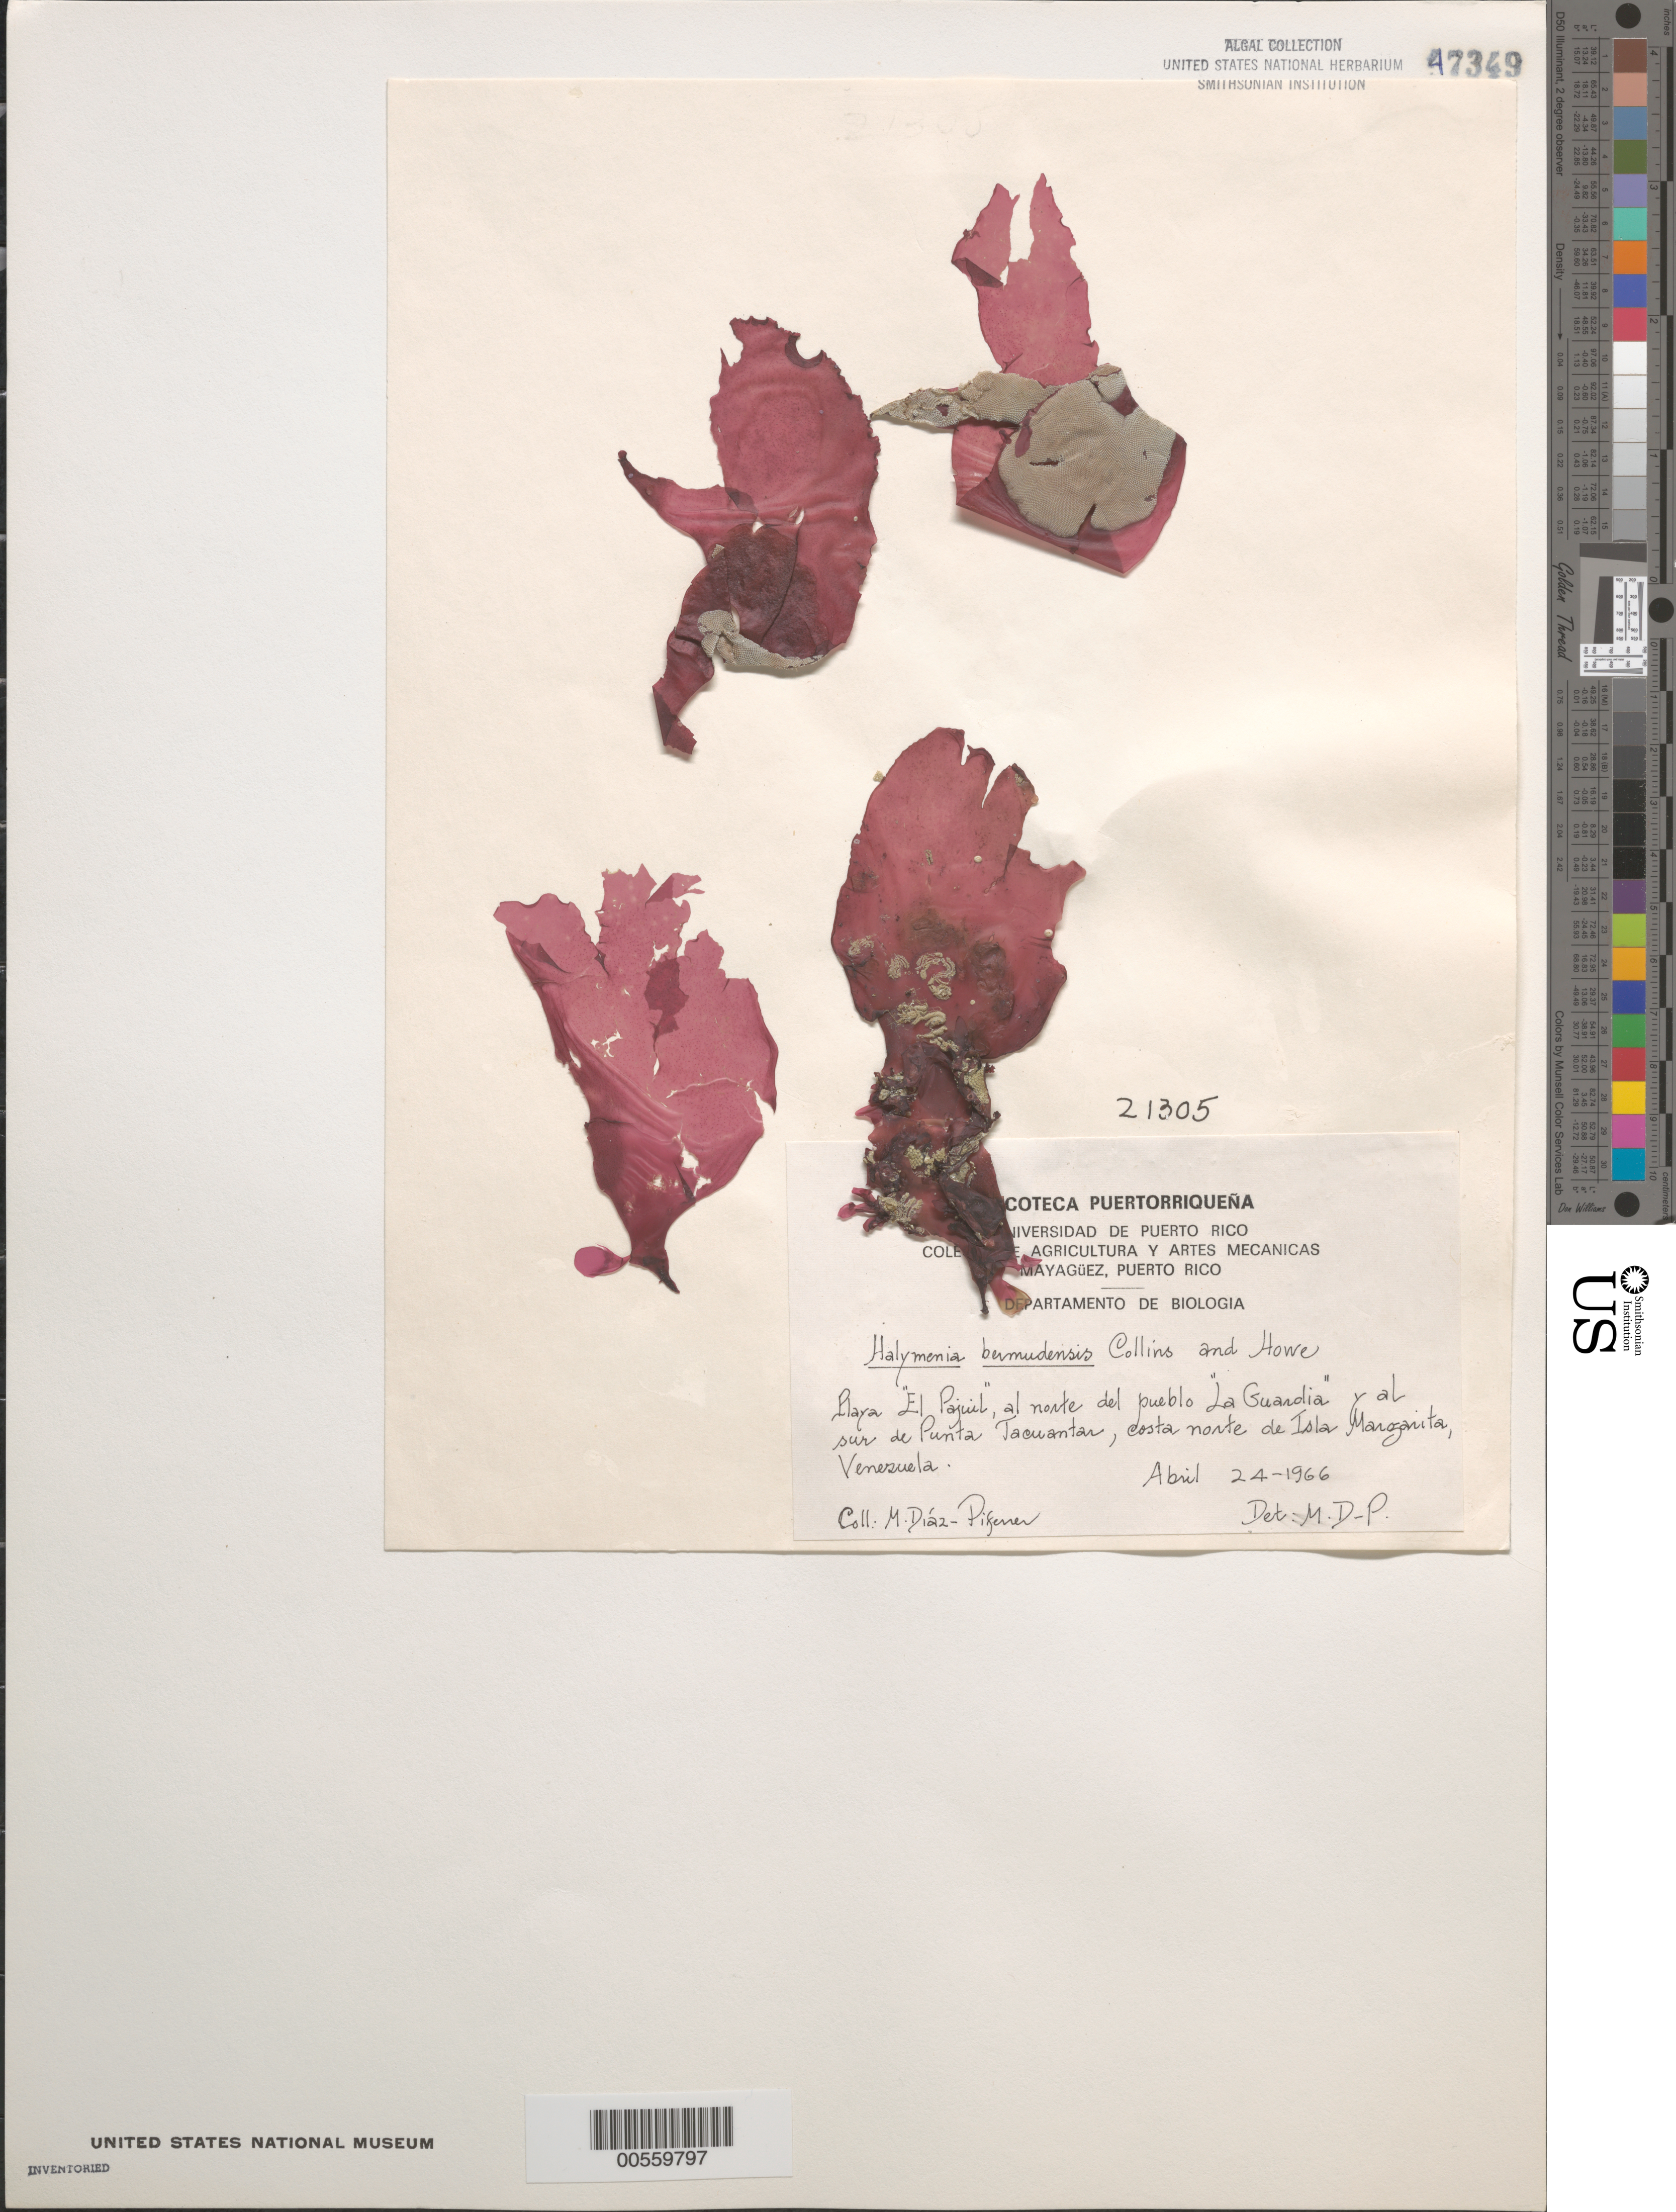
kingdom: Plantae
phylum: Rhodophyta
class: Florideophyceae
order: Sebdeniales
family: Sebdeniaceae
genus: Sebdenia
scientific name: Sebdenia flabellata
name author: (J. Agardh) P.G. Parkinson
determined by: Algae name updating Project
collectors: M. Diaz-Piferrer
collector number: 21305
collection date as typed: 24 Apr 1966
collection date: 1966-04-24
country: Venezuela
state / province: Nueva Esparta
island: Margarita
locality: Playa El Pajuil, pueblo La Guardia-Punta Tacuantar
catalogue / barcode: US 47349